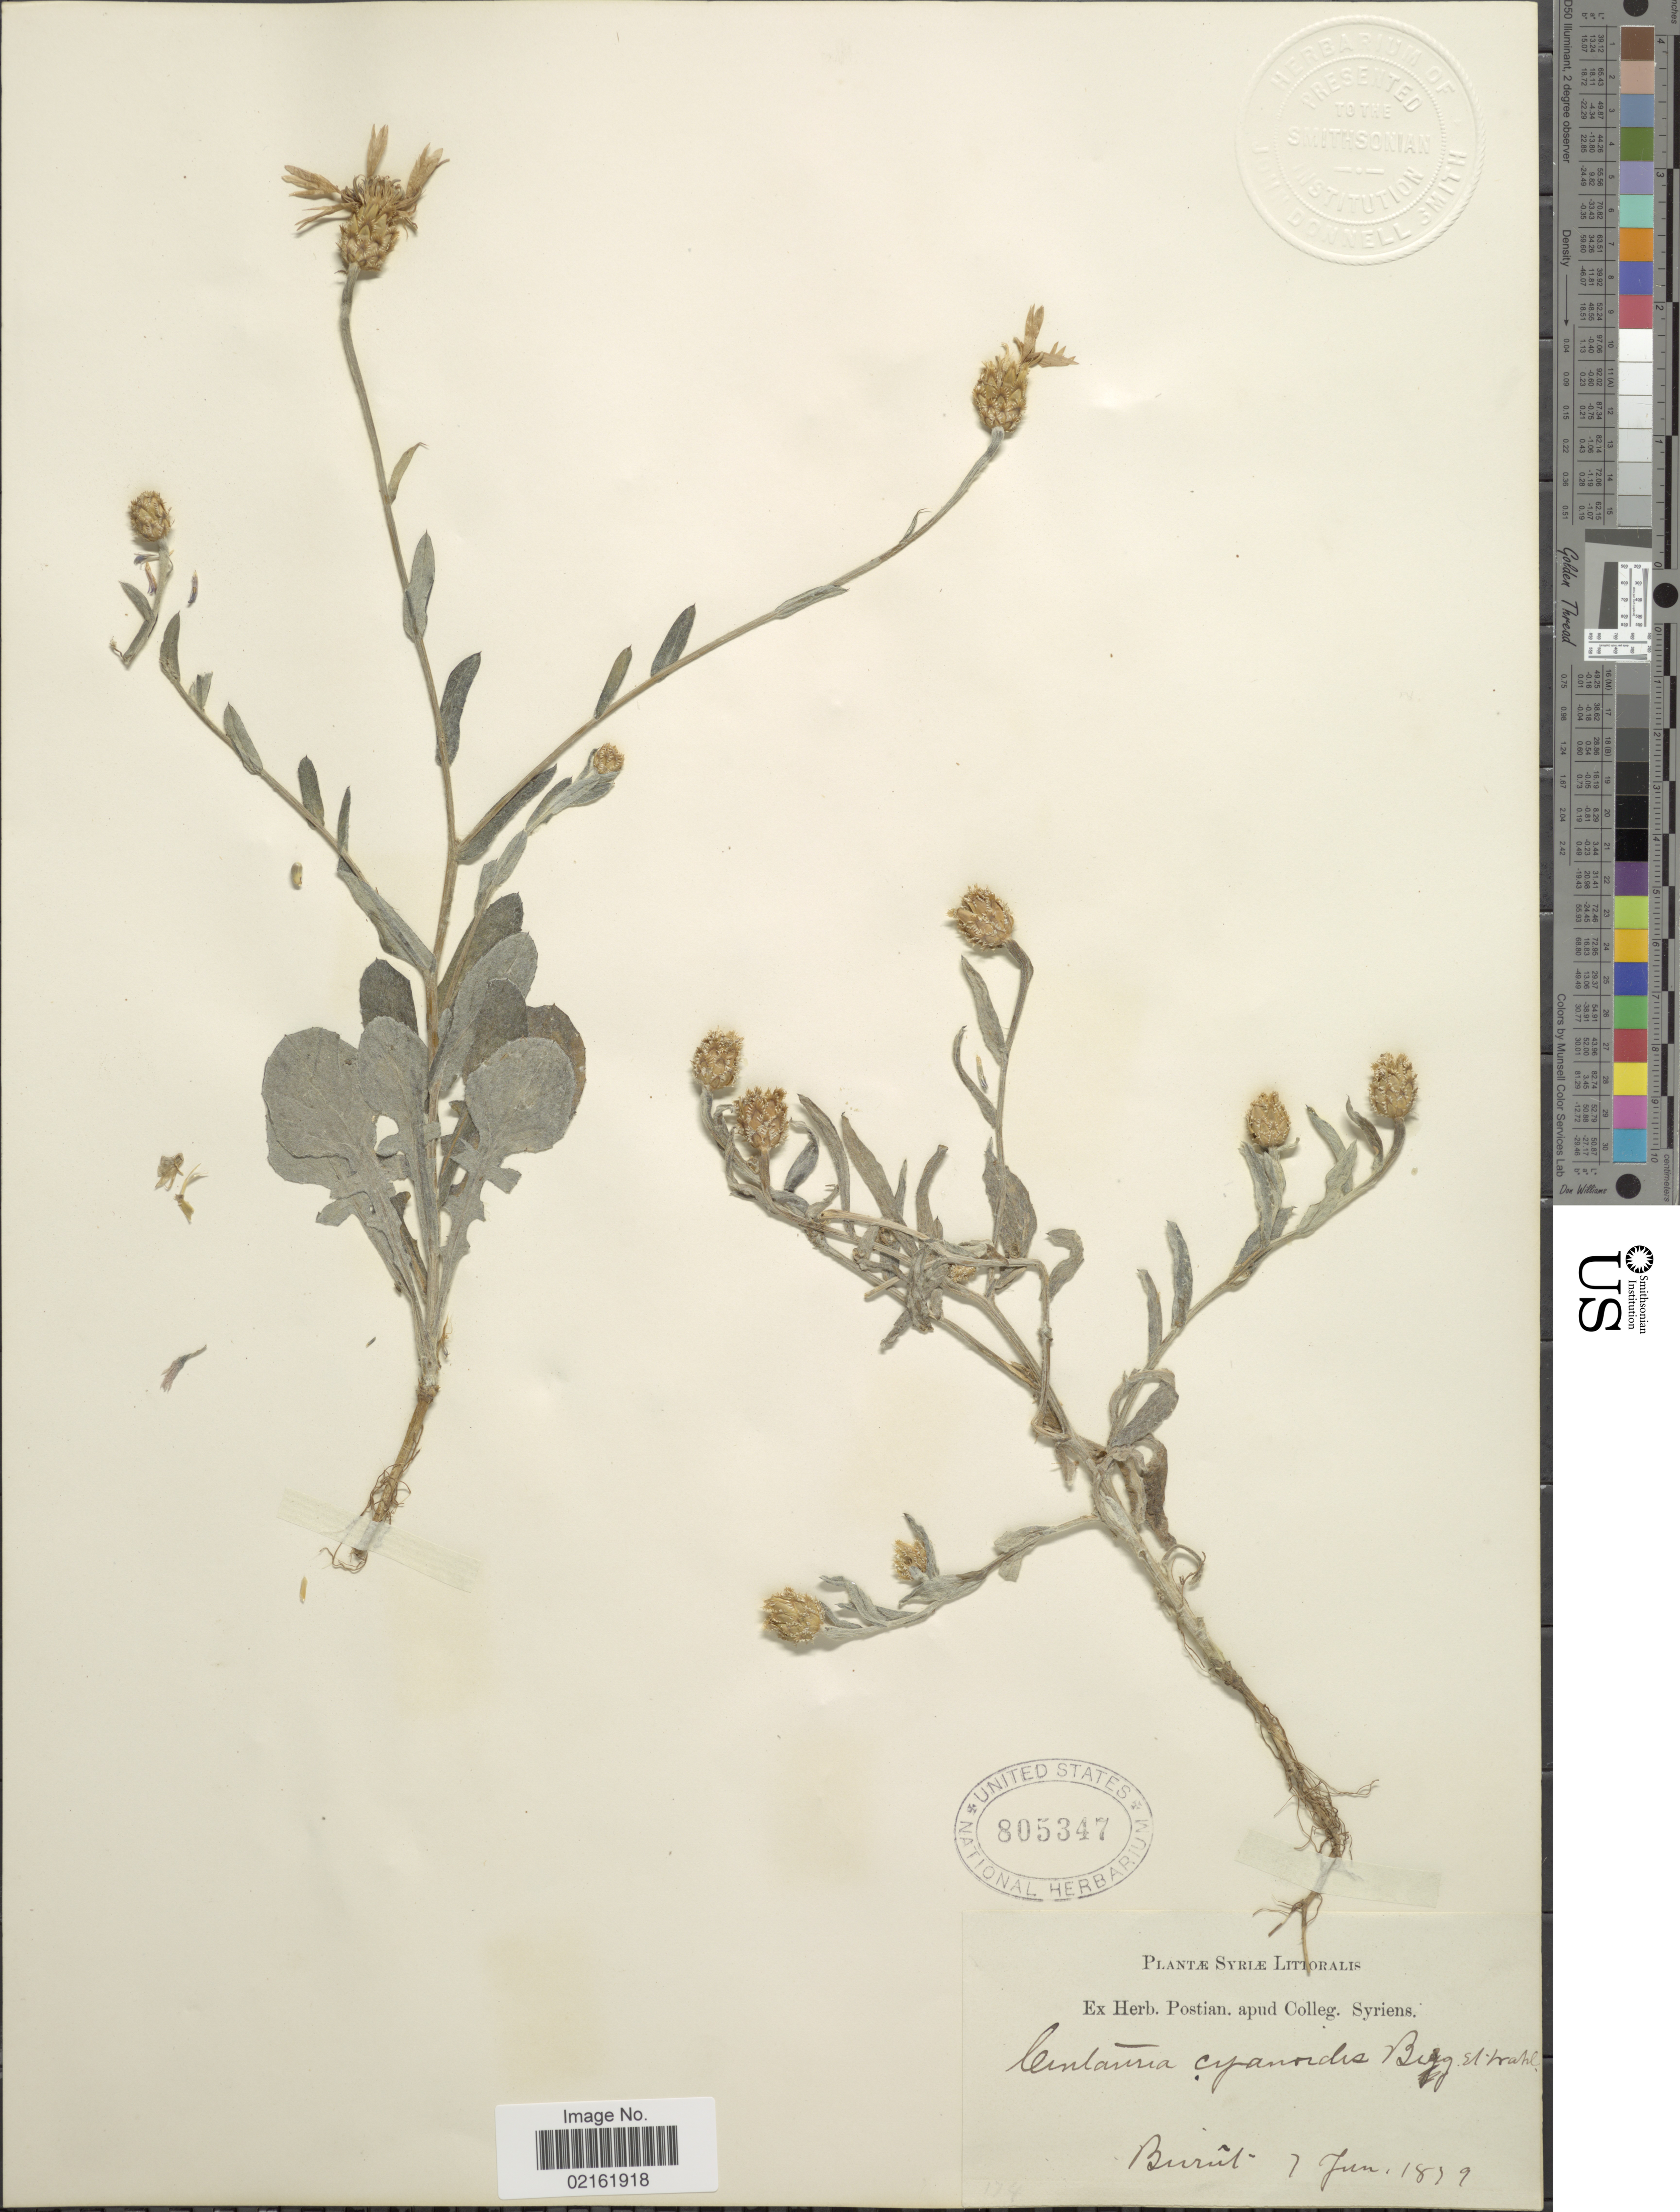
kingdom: Plantae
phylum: Tracheophyta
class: Magnoliopsida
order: Asterales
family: Asteraceae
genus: Centaurea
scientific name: Centaurea triumfetti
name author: All.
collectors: ex herb. Postian. apud Colleg. Syriens. Protest. USE "Fannie P. A. Shepard" (10308853) AS PRIMARY COLLECTOR INSTEAD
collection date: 1859-06-01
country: Syria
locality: Buriet [interpreted]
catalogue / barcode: US 805347